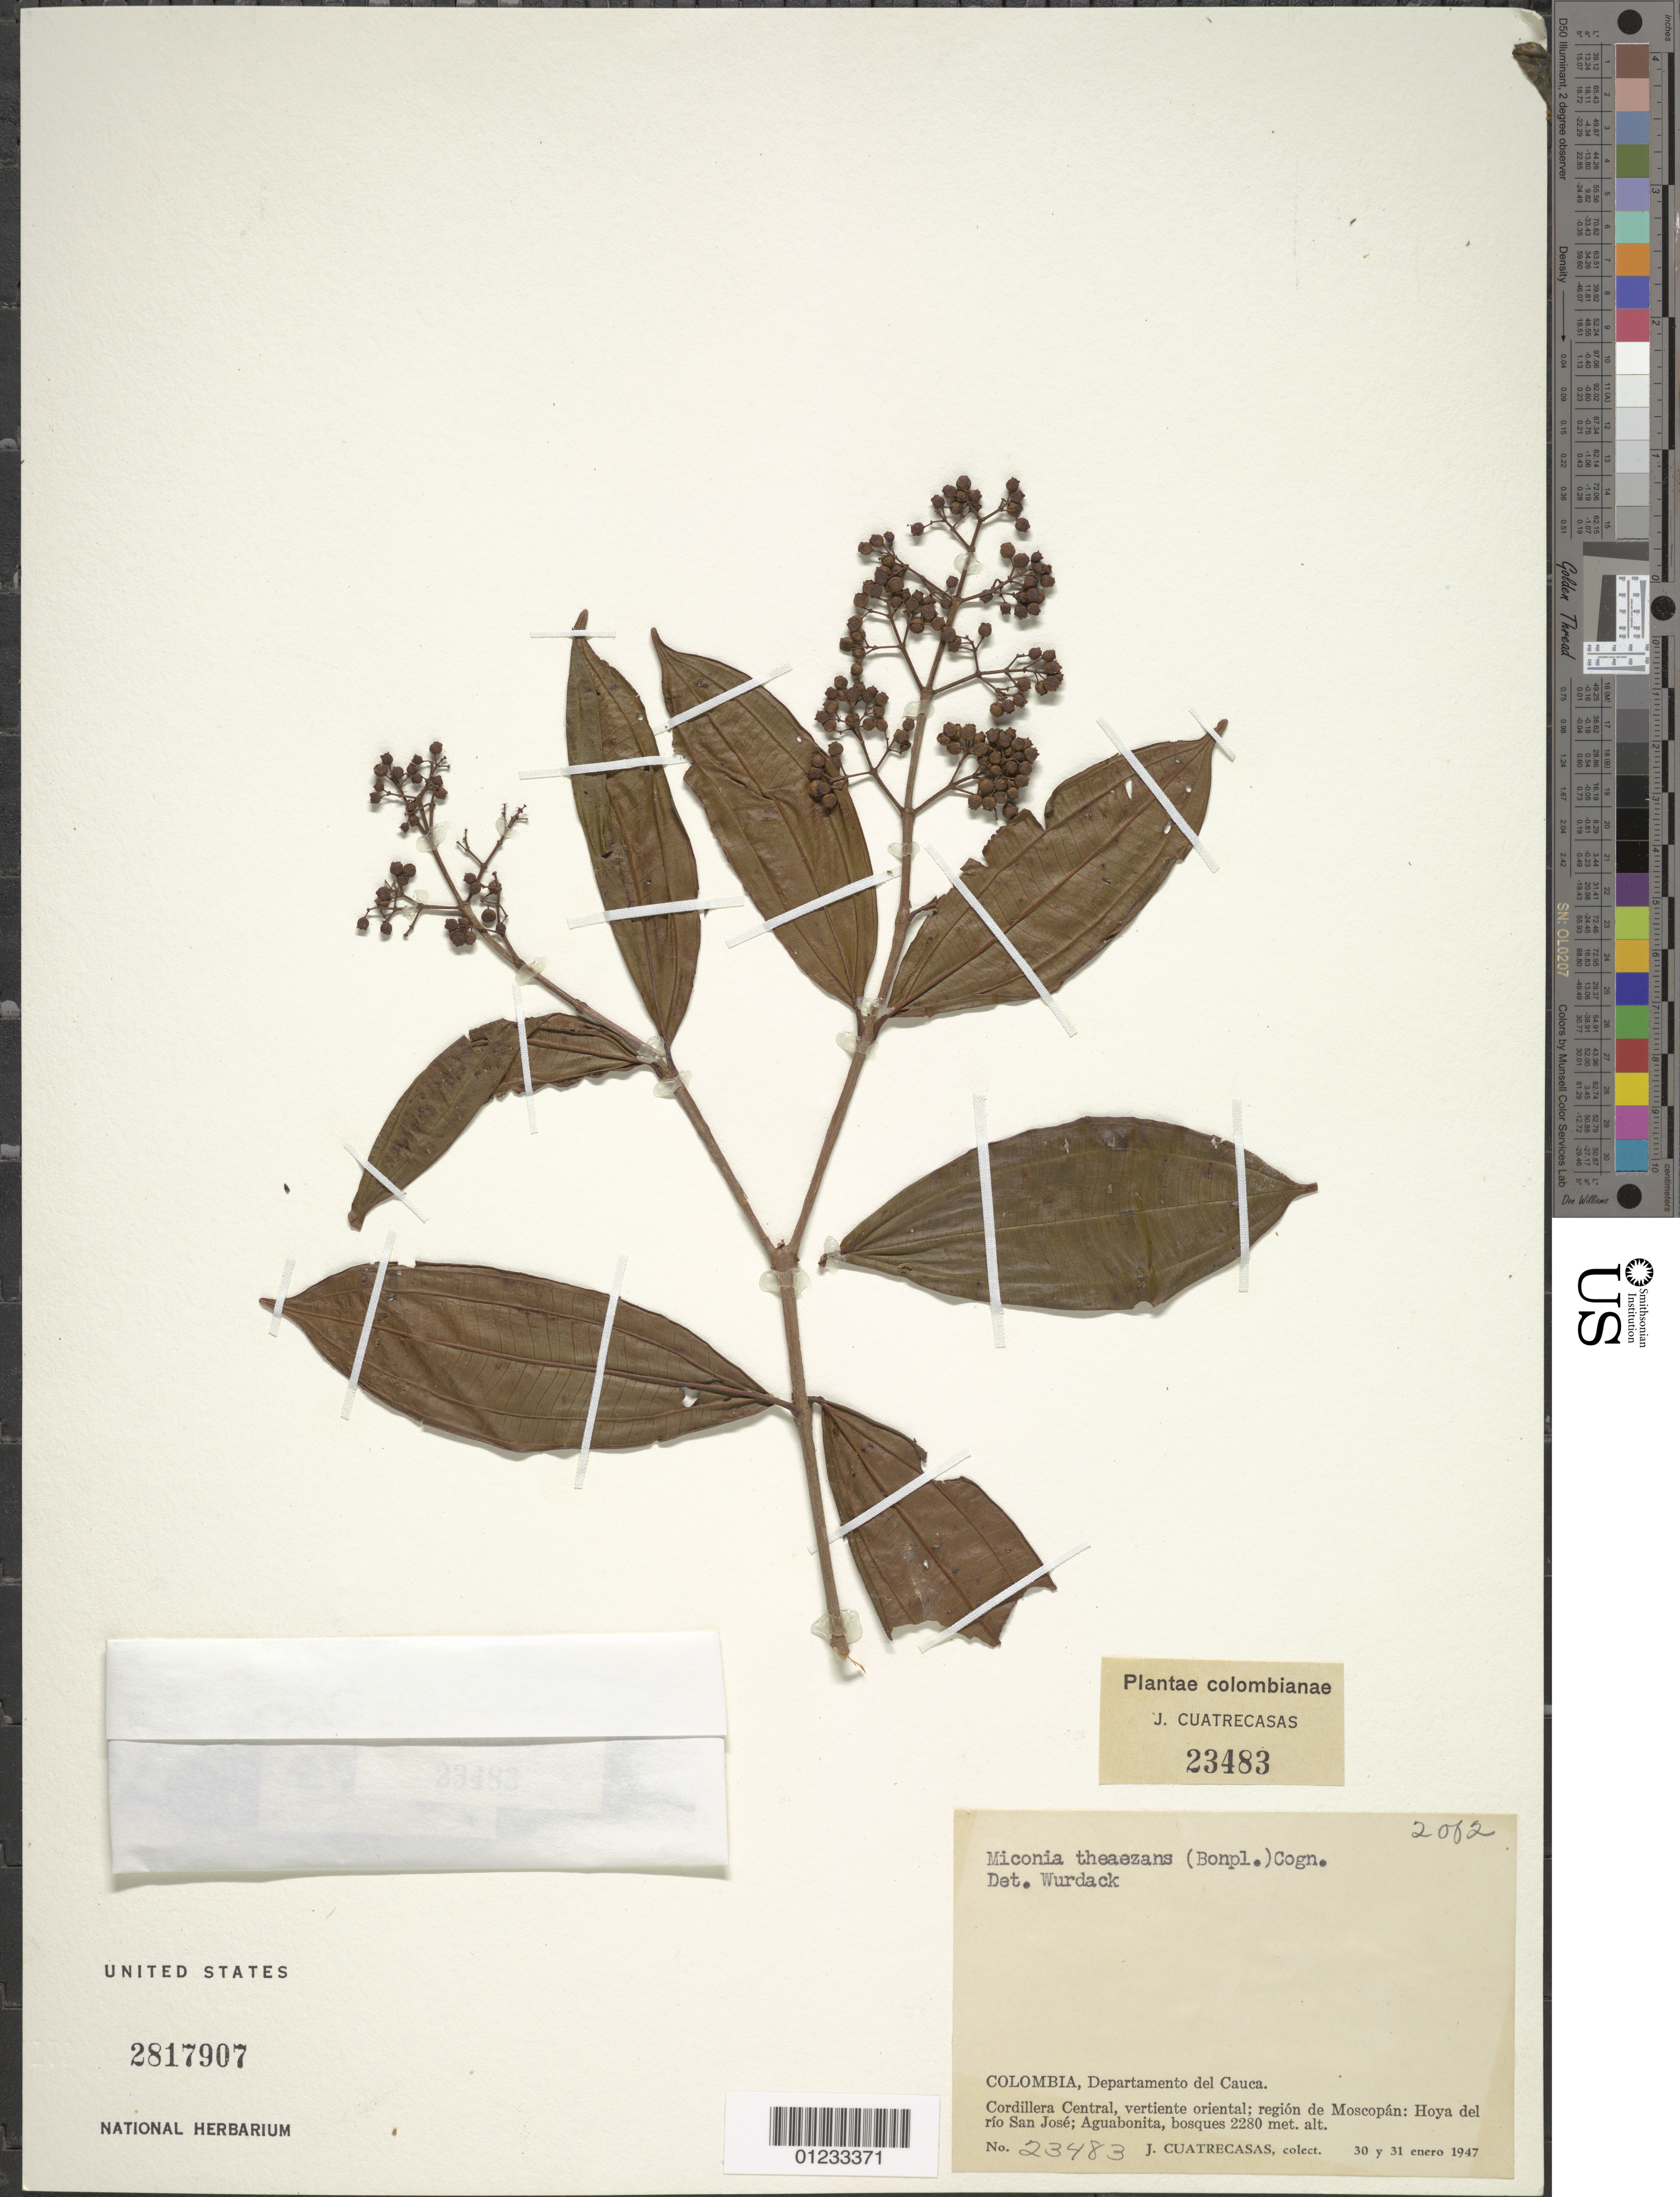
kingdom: Plantae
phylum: Tracheophyta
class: Magnoliopsida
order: Myrtales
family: Melastomataceae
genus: Miconia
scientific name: Miconia theizans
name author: (Bonpl.) Cogn.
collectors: J. Cuatrecasas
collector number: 23483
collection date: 1947-01-30/1947-01-31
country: Colombia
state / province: Cauca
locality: Cordillera Central, vertiente oriental; región de Moscopán: Hoya del río San José; Aguabonita.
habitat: bosques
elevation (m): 2280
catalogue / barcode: US 2817907